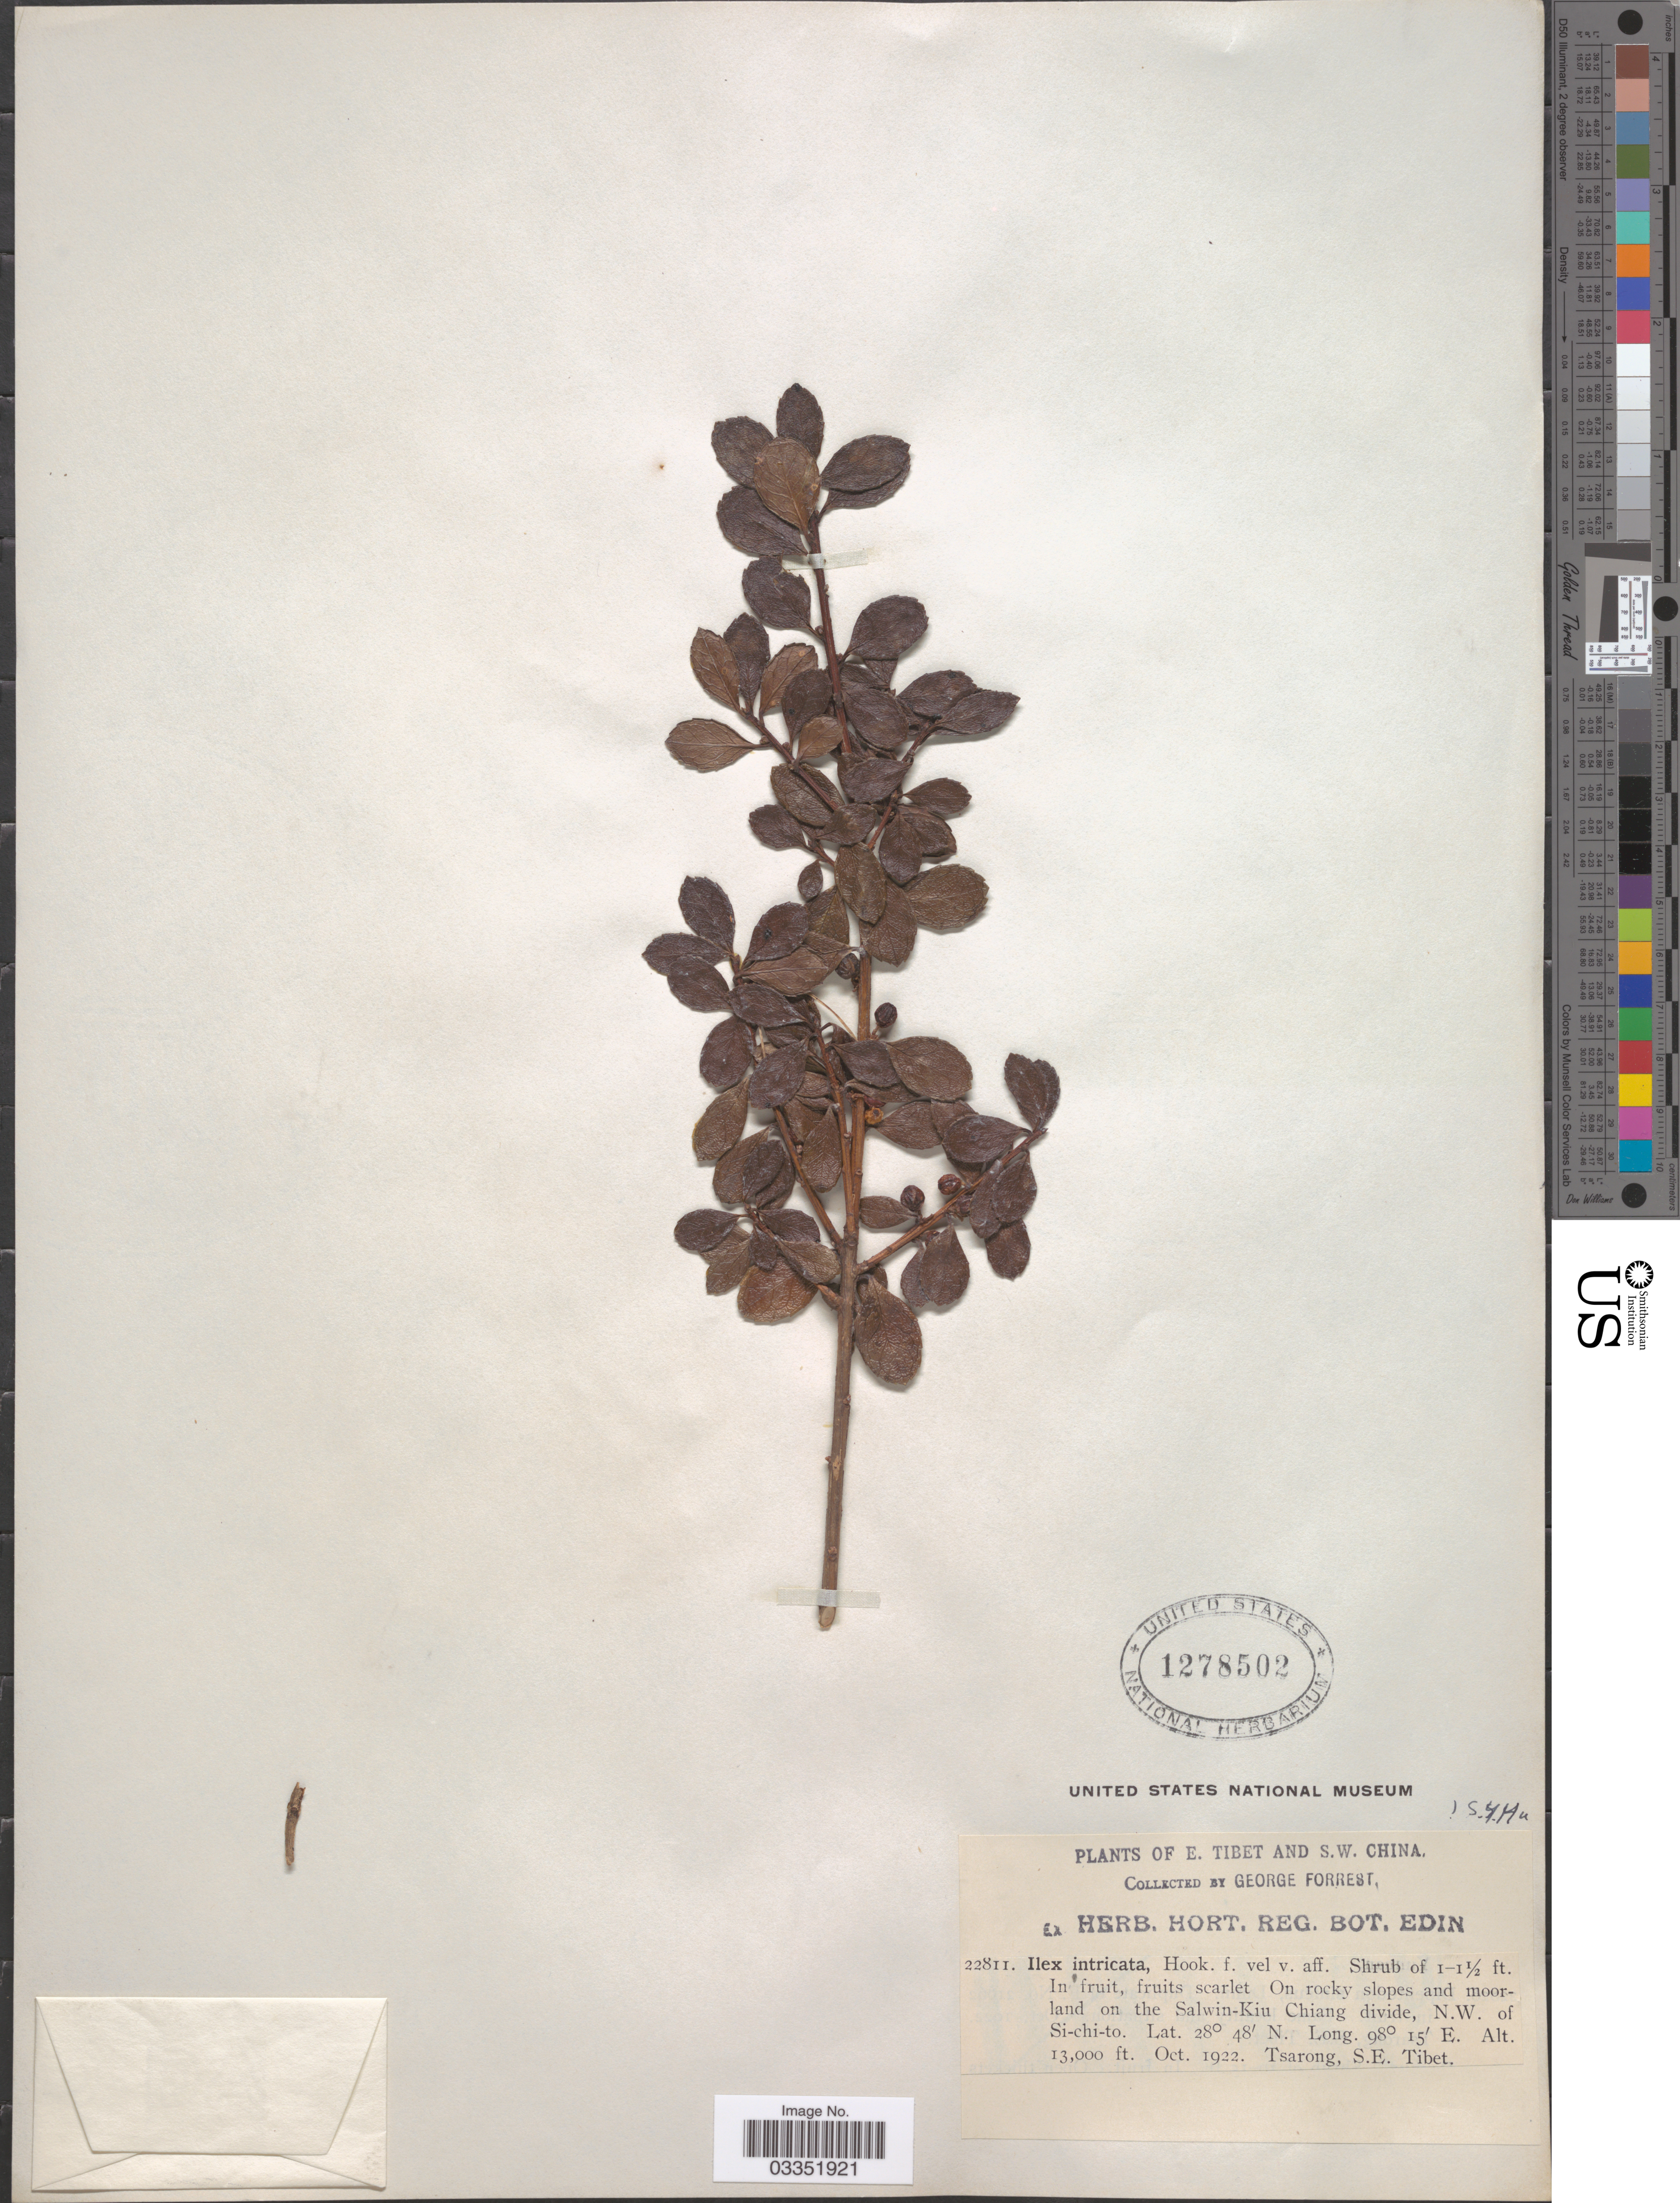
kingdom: Plantae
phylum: Tracheophyta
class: Magnoliopsida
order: Aquifoliales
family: Aquifoliaceae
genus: Ilex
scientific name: Ilex intricata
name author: Hook. f.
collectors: G. Forrest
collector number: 22811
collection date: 1922-10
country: China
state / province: Xizang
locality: E. Tibet. and S.W. China. On rocky slopes and moorland on the Salwin-Kiu Chiang divide, N.W. of Si-chi-to. Tsarong, S.E. Tibet.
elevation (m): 3962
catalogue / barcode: US 1278502